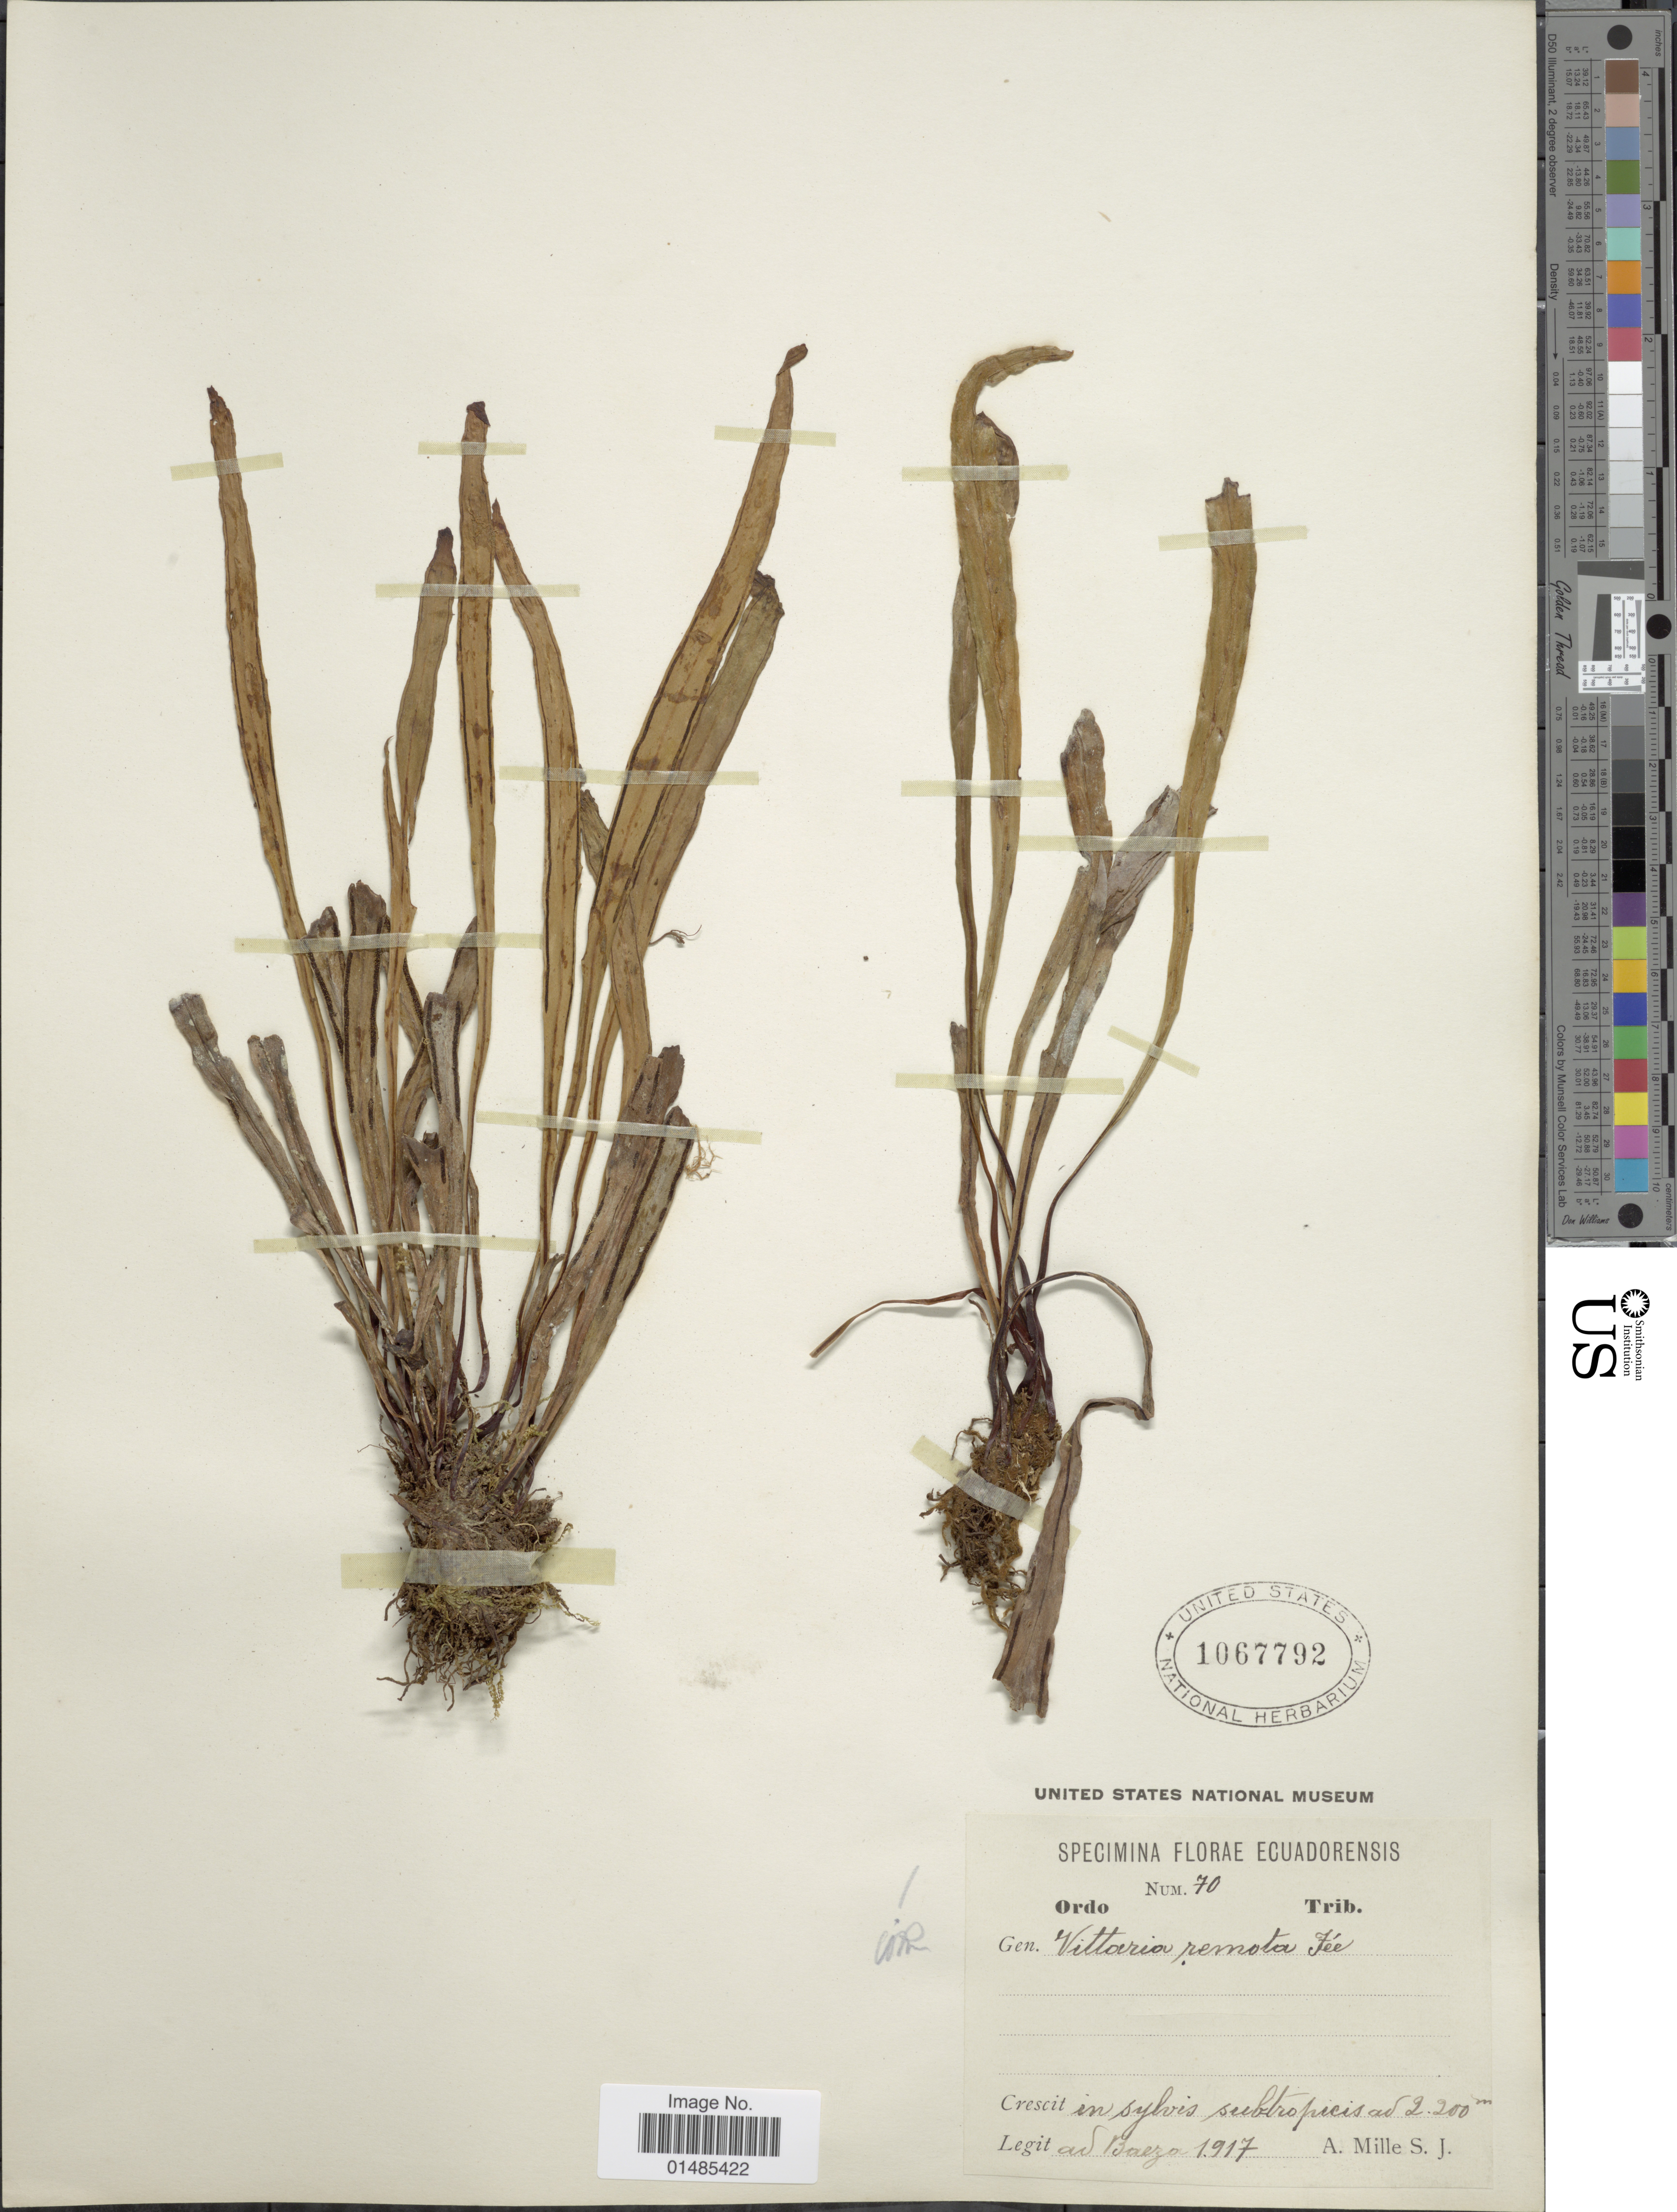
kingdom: Plantae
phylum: Tracheophyta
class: Polypodiopsida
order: Polypodiales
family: Pteridaceae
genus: Radiovittaria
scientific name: Radiovittaria remota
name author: (Fée) E.H. Crane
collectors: L. Mille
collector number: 70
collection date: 1917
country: Ecuador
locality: In sylvis subtropicis.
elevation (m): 2200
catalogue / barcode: US 1067792